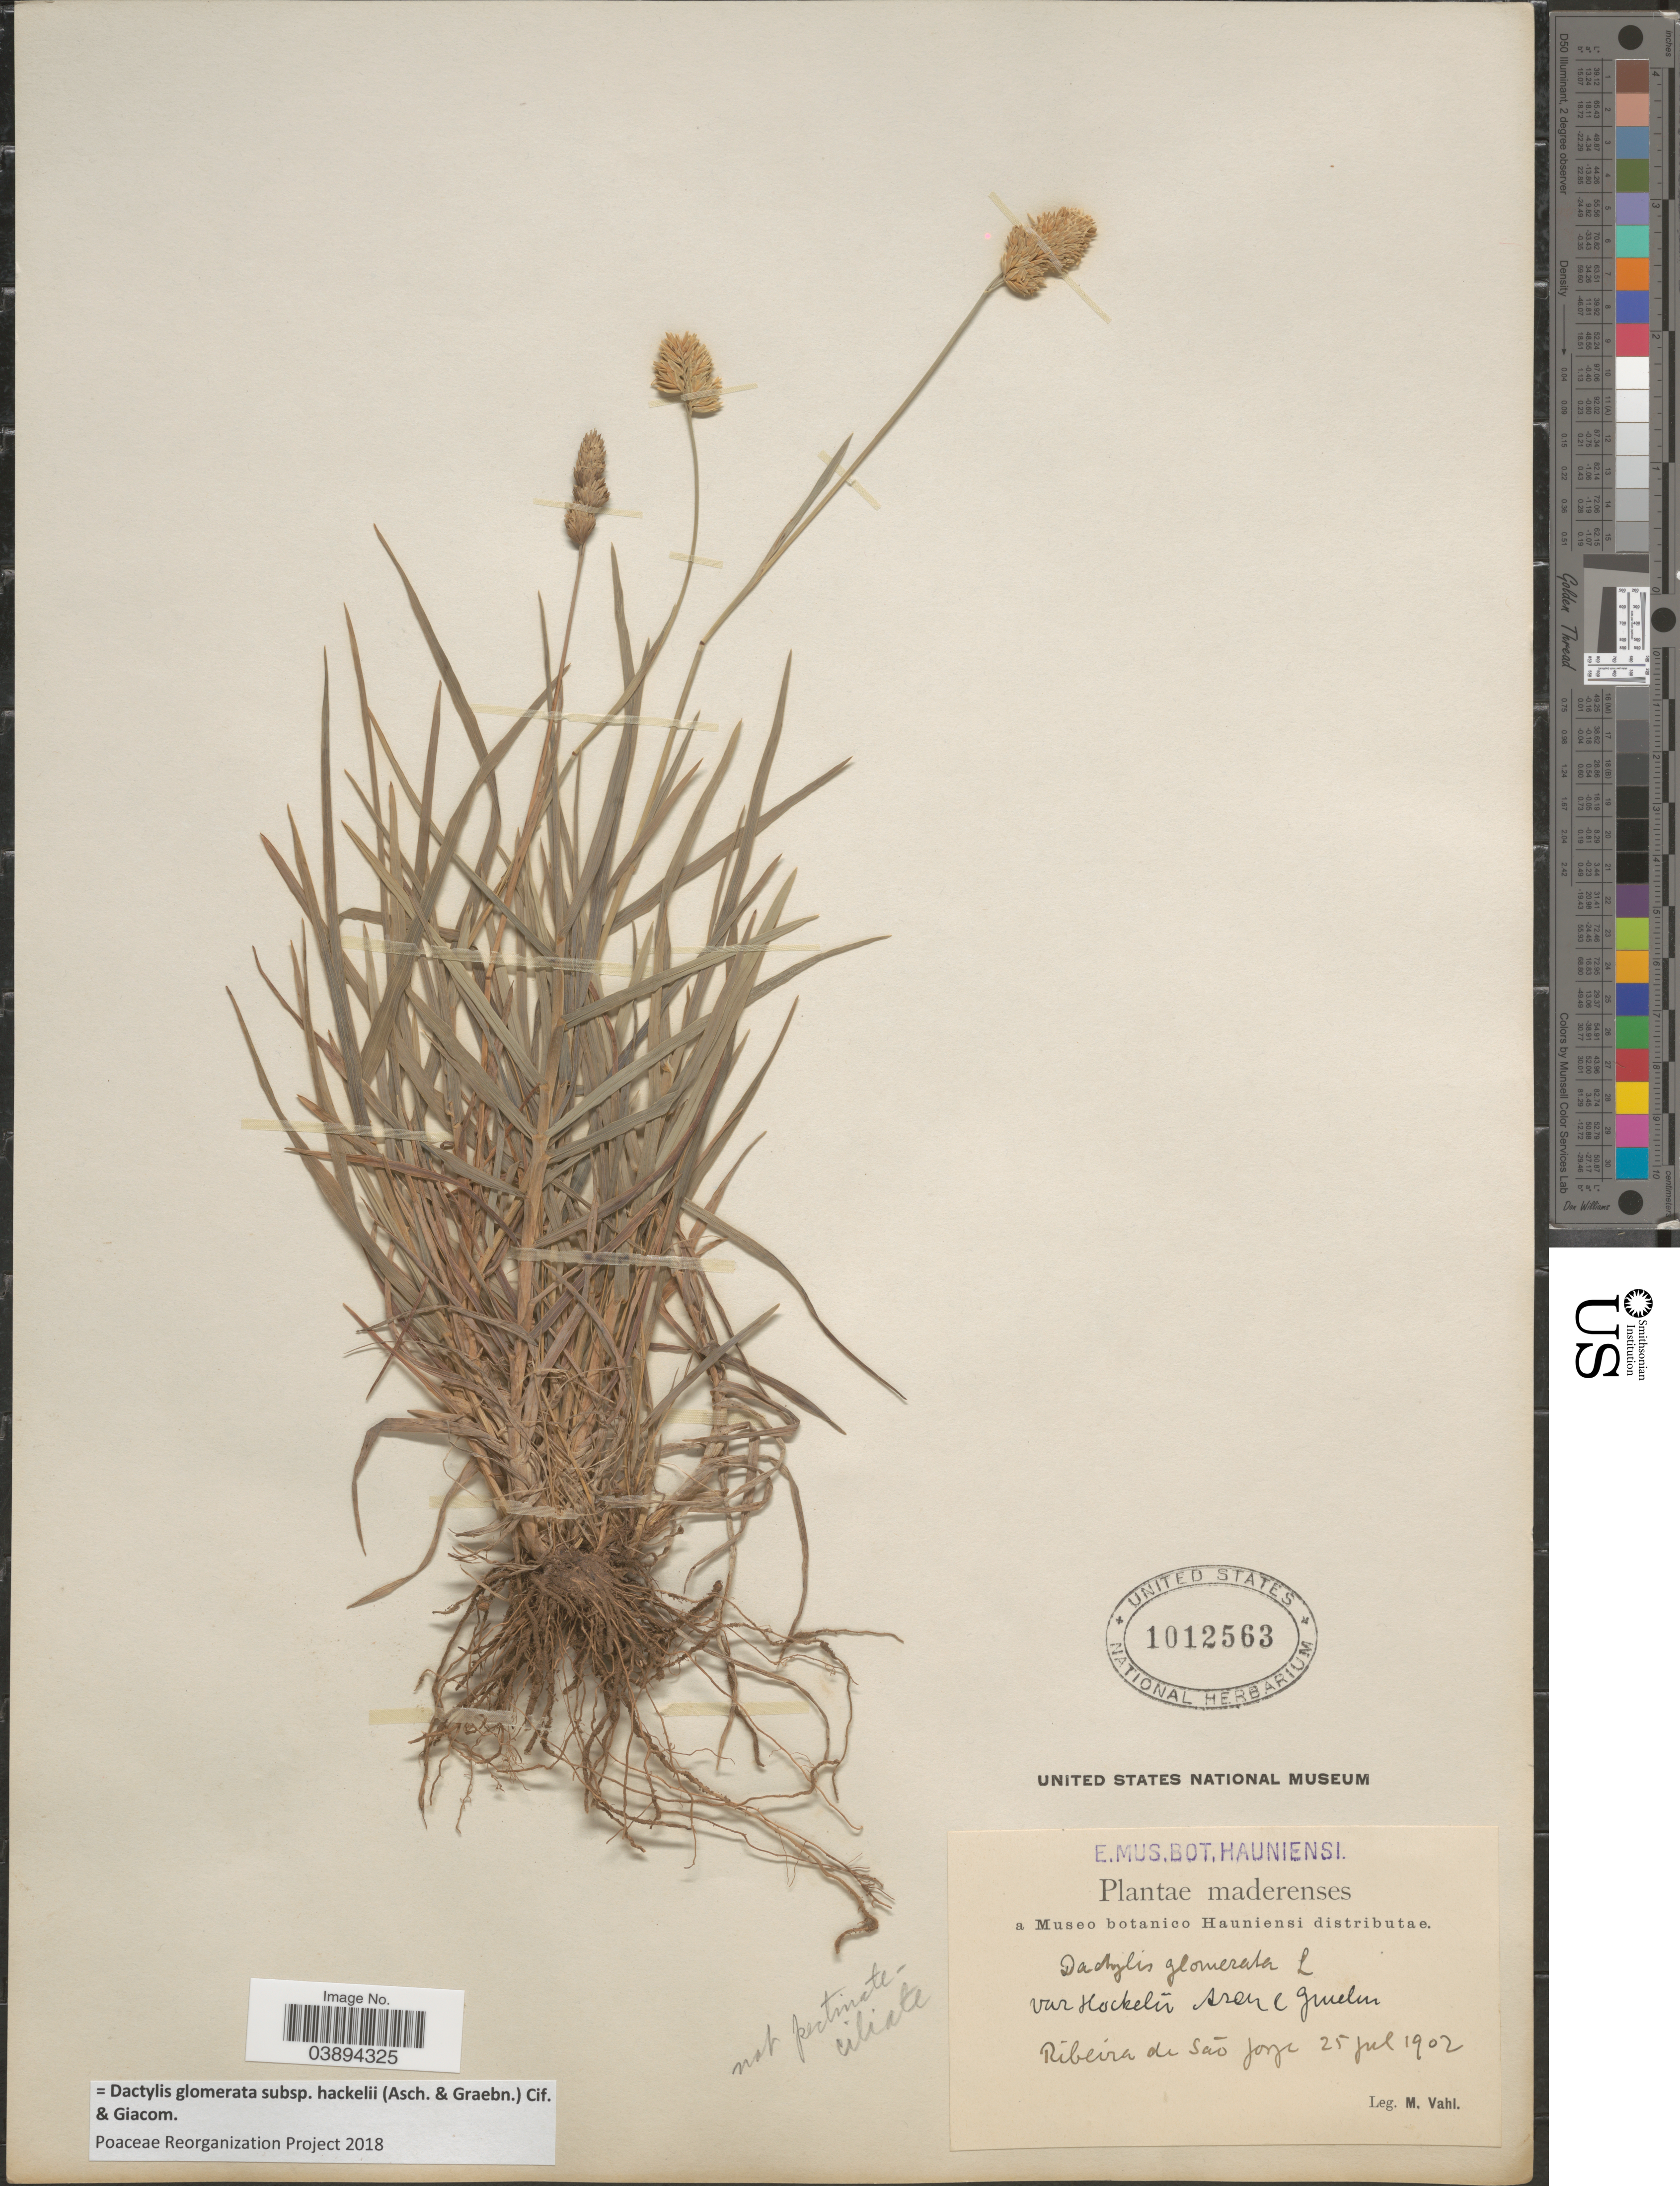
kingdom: Plantae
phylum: Tracheophyta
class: Liliopsida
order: Poales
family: Poaceae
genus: Dactylis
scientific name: Dactylis glomerata subsp. hackelii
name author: (Asch. & Graebn.) Domin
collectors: M. Vahl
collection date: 1902-07-25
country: Portugal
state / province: Azores (Aut. Reg.)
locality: Maderenses. Ribeira de São Jorge.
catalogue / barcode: US 1012563